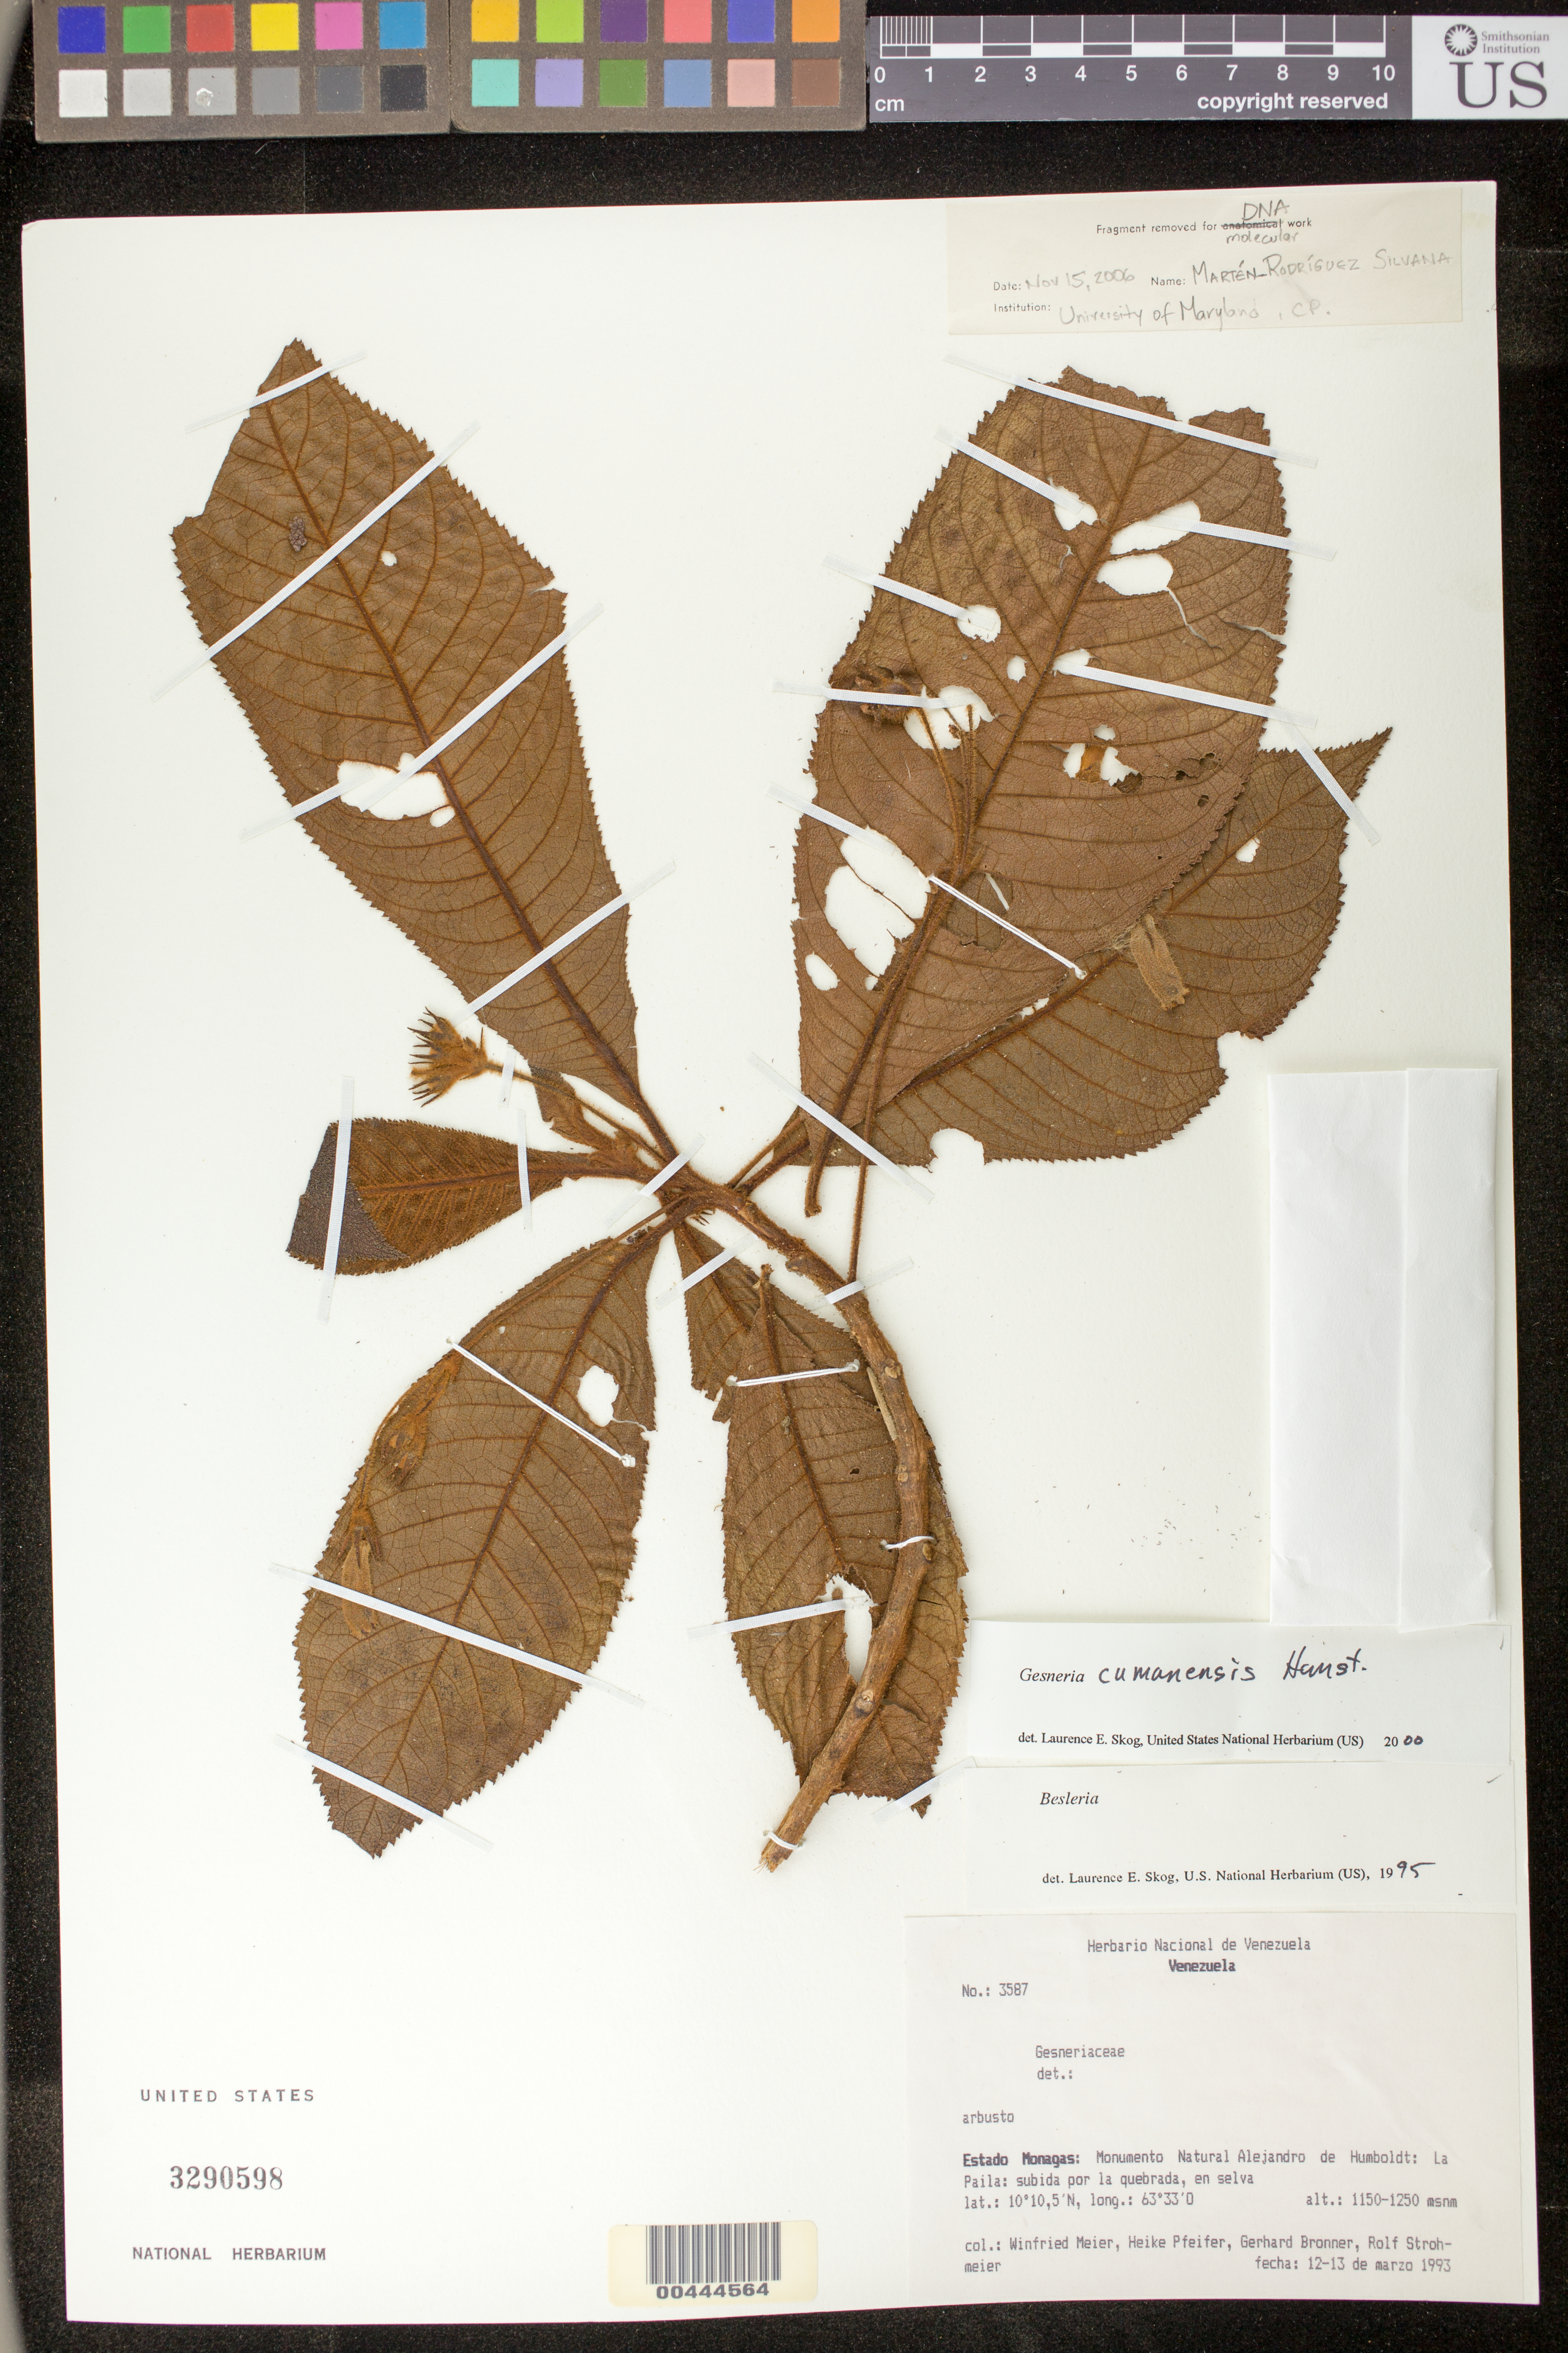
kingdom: Plantae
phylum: Tracheophyta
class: Magnoliopsida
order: Lamiales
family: Gesneriaceae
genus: Gesneria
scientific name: Gesneria cumanensis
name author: (Hanst.) Kuntze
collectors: W. Meier, H. Pfeifer, G. Branner & R. Strohmeier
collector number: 3587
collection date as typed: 12-13 Mar 1993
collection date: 1993-03-12/1993-03-13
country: Venezuela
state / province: Monagas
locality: Monumento Natural Alejandro de Humboldt: La Paila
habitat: Subida por la quebrada, en selva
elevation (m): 1150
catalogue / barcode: US 3290598